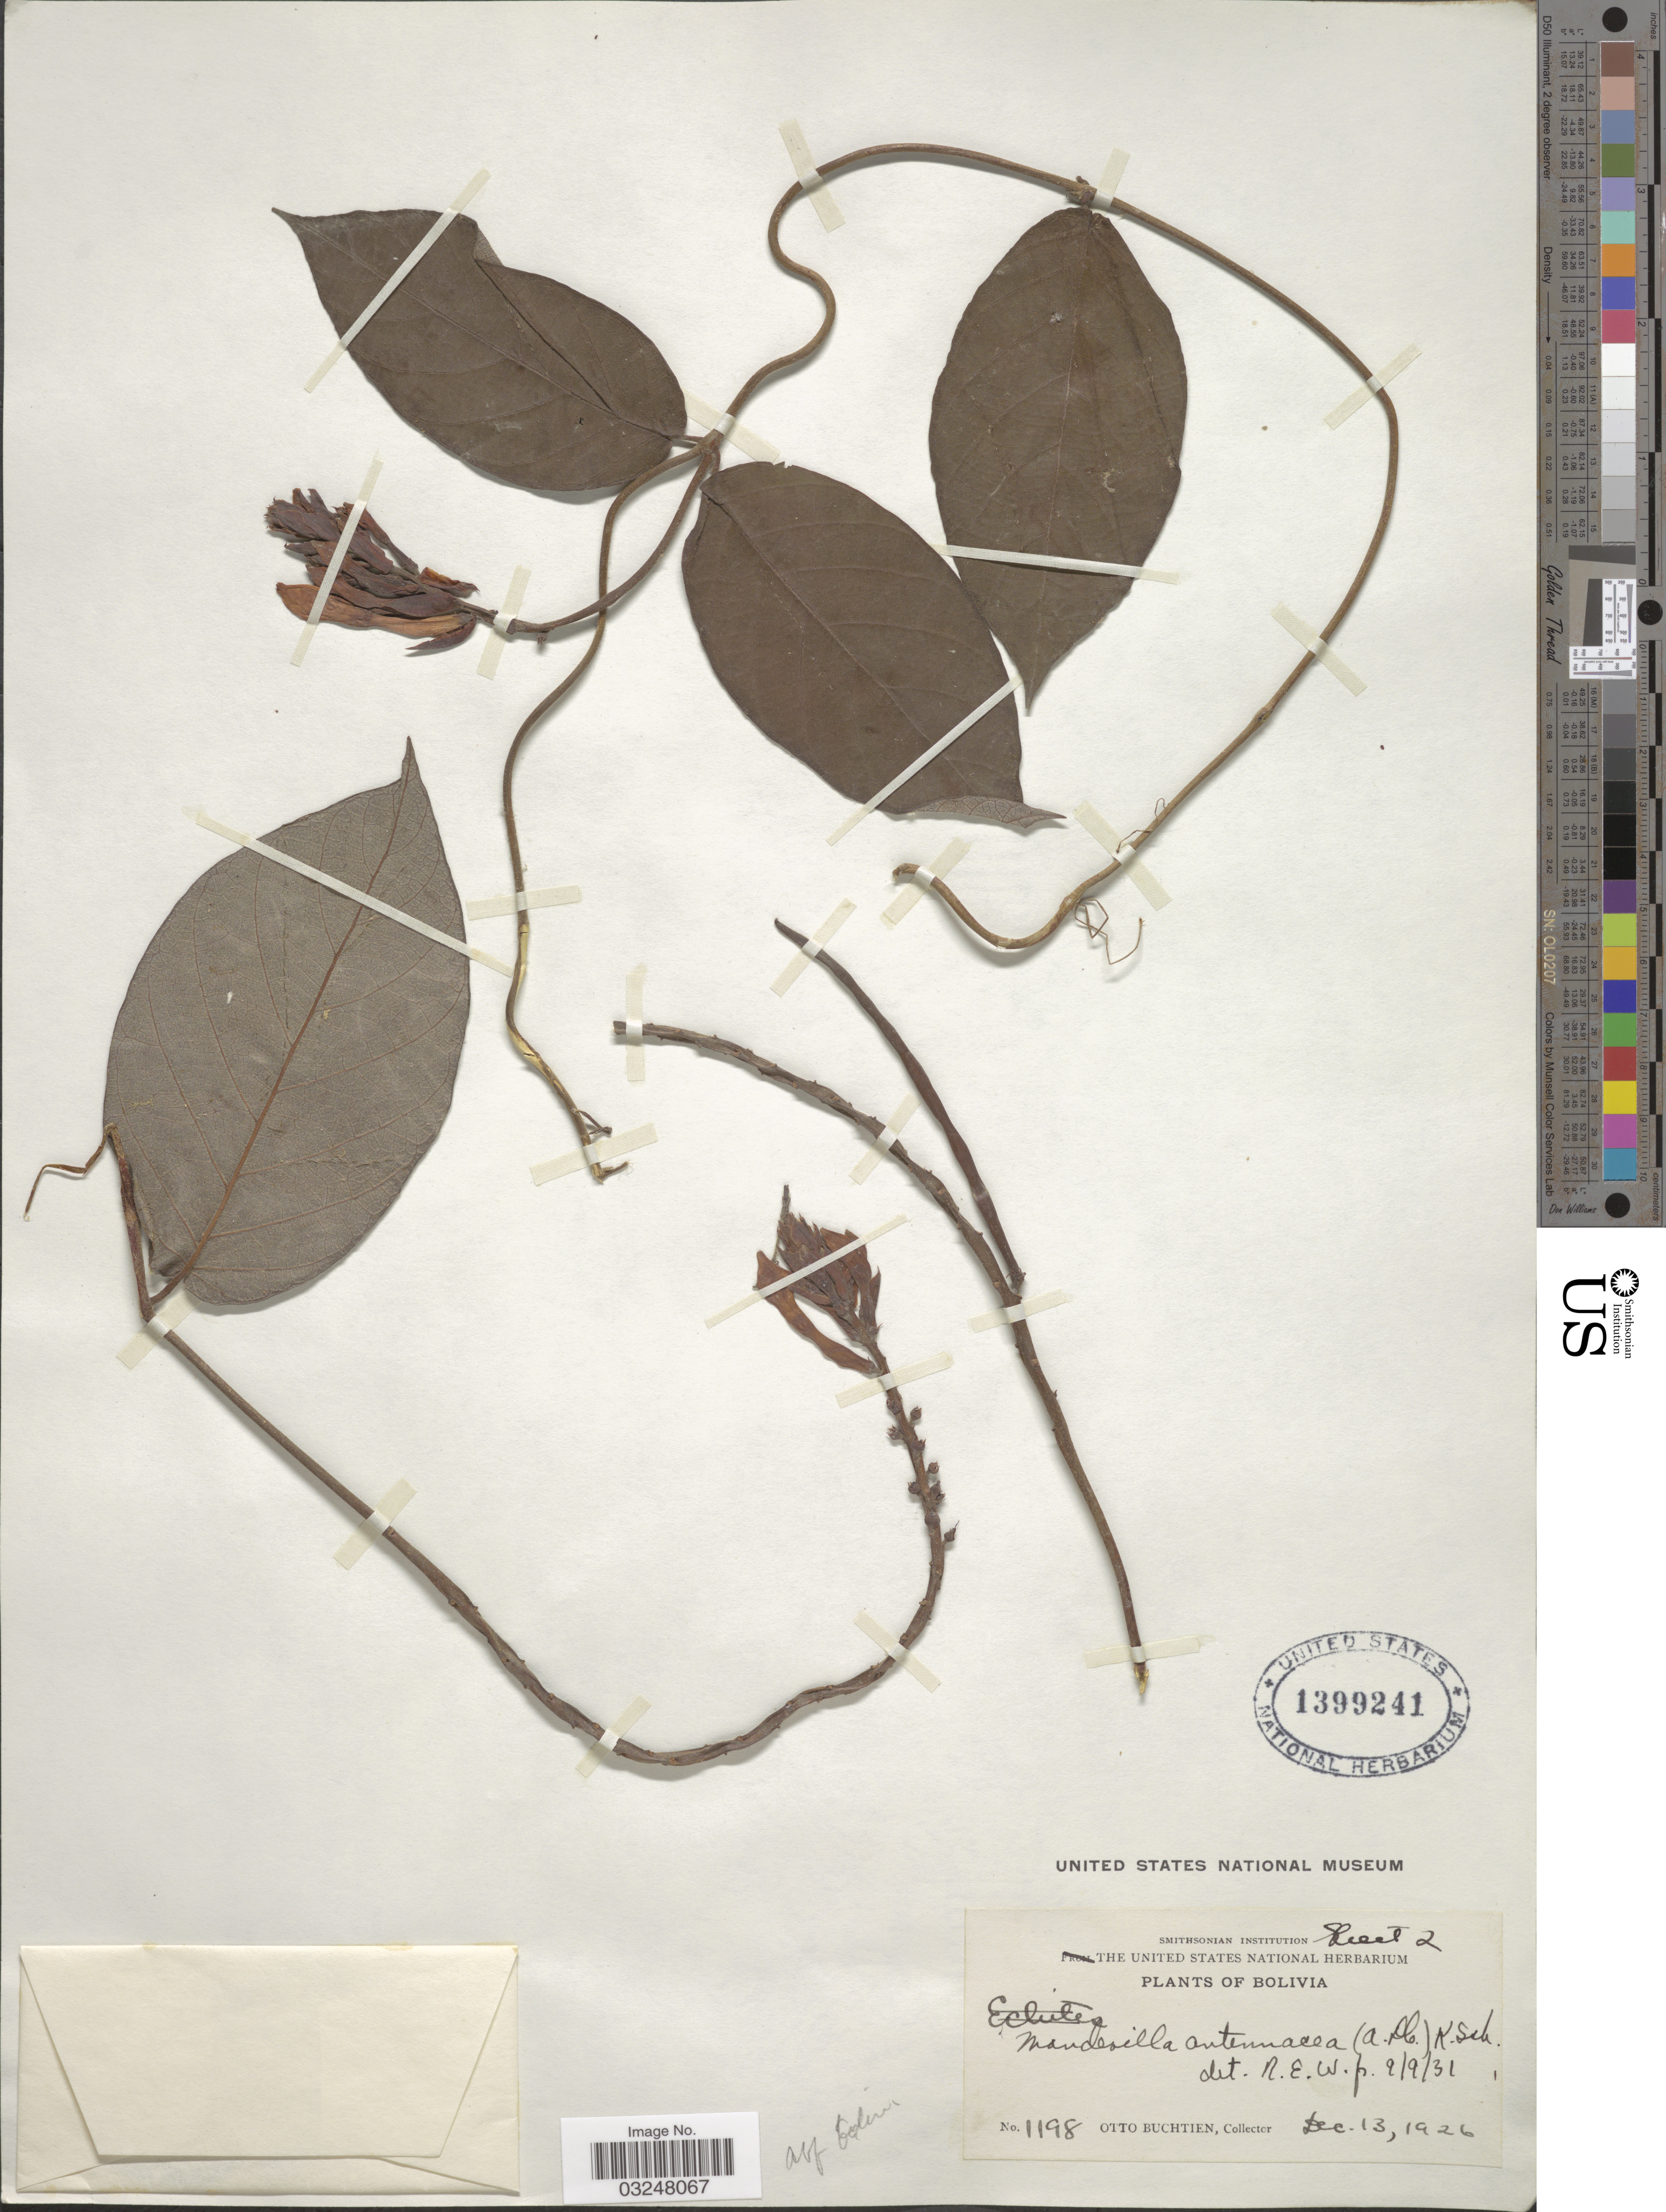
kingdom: Plantae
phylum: Tracheophyta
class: Magnoliopsida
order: Gentianales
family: Apocynaceae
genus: Mandevilla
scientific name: Mandevilla rugellosa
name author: (Rich.) L. Allorge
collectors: O. Buchtien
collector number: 1198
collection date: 1926-12-13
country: Bolivia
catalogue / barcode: US 1399241